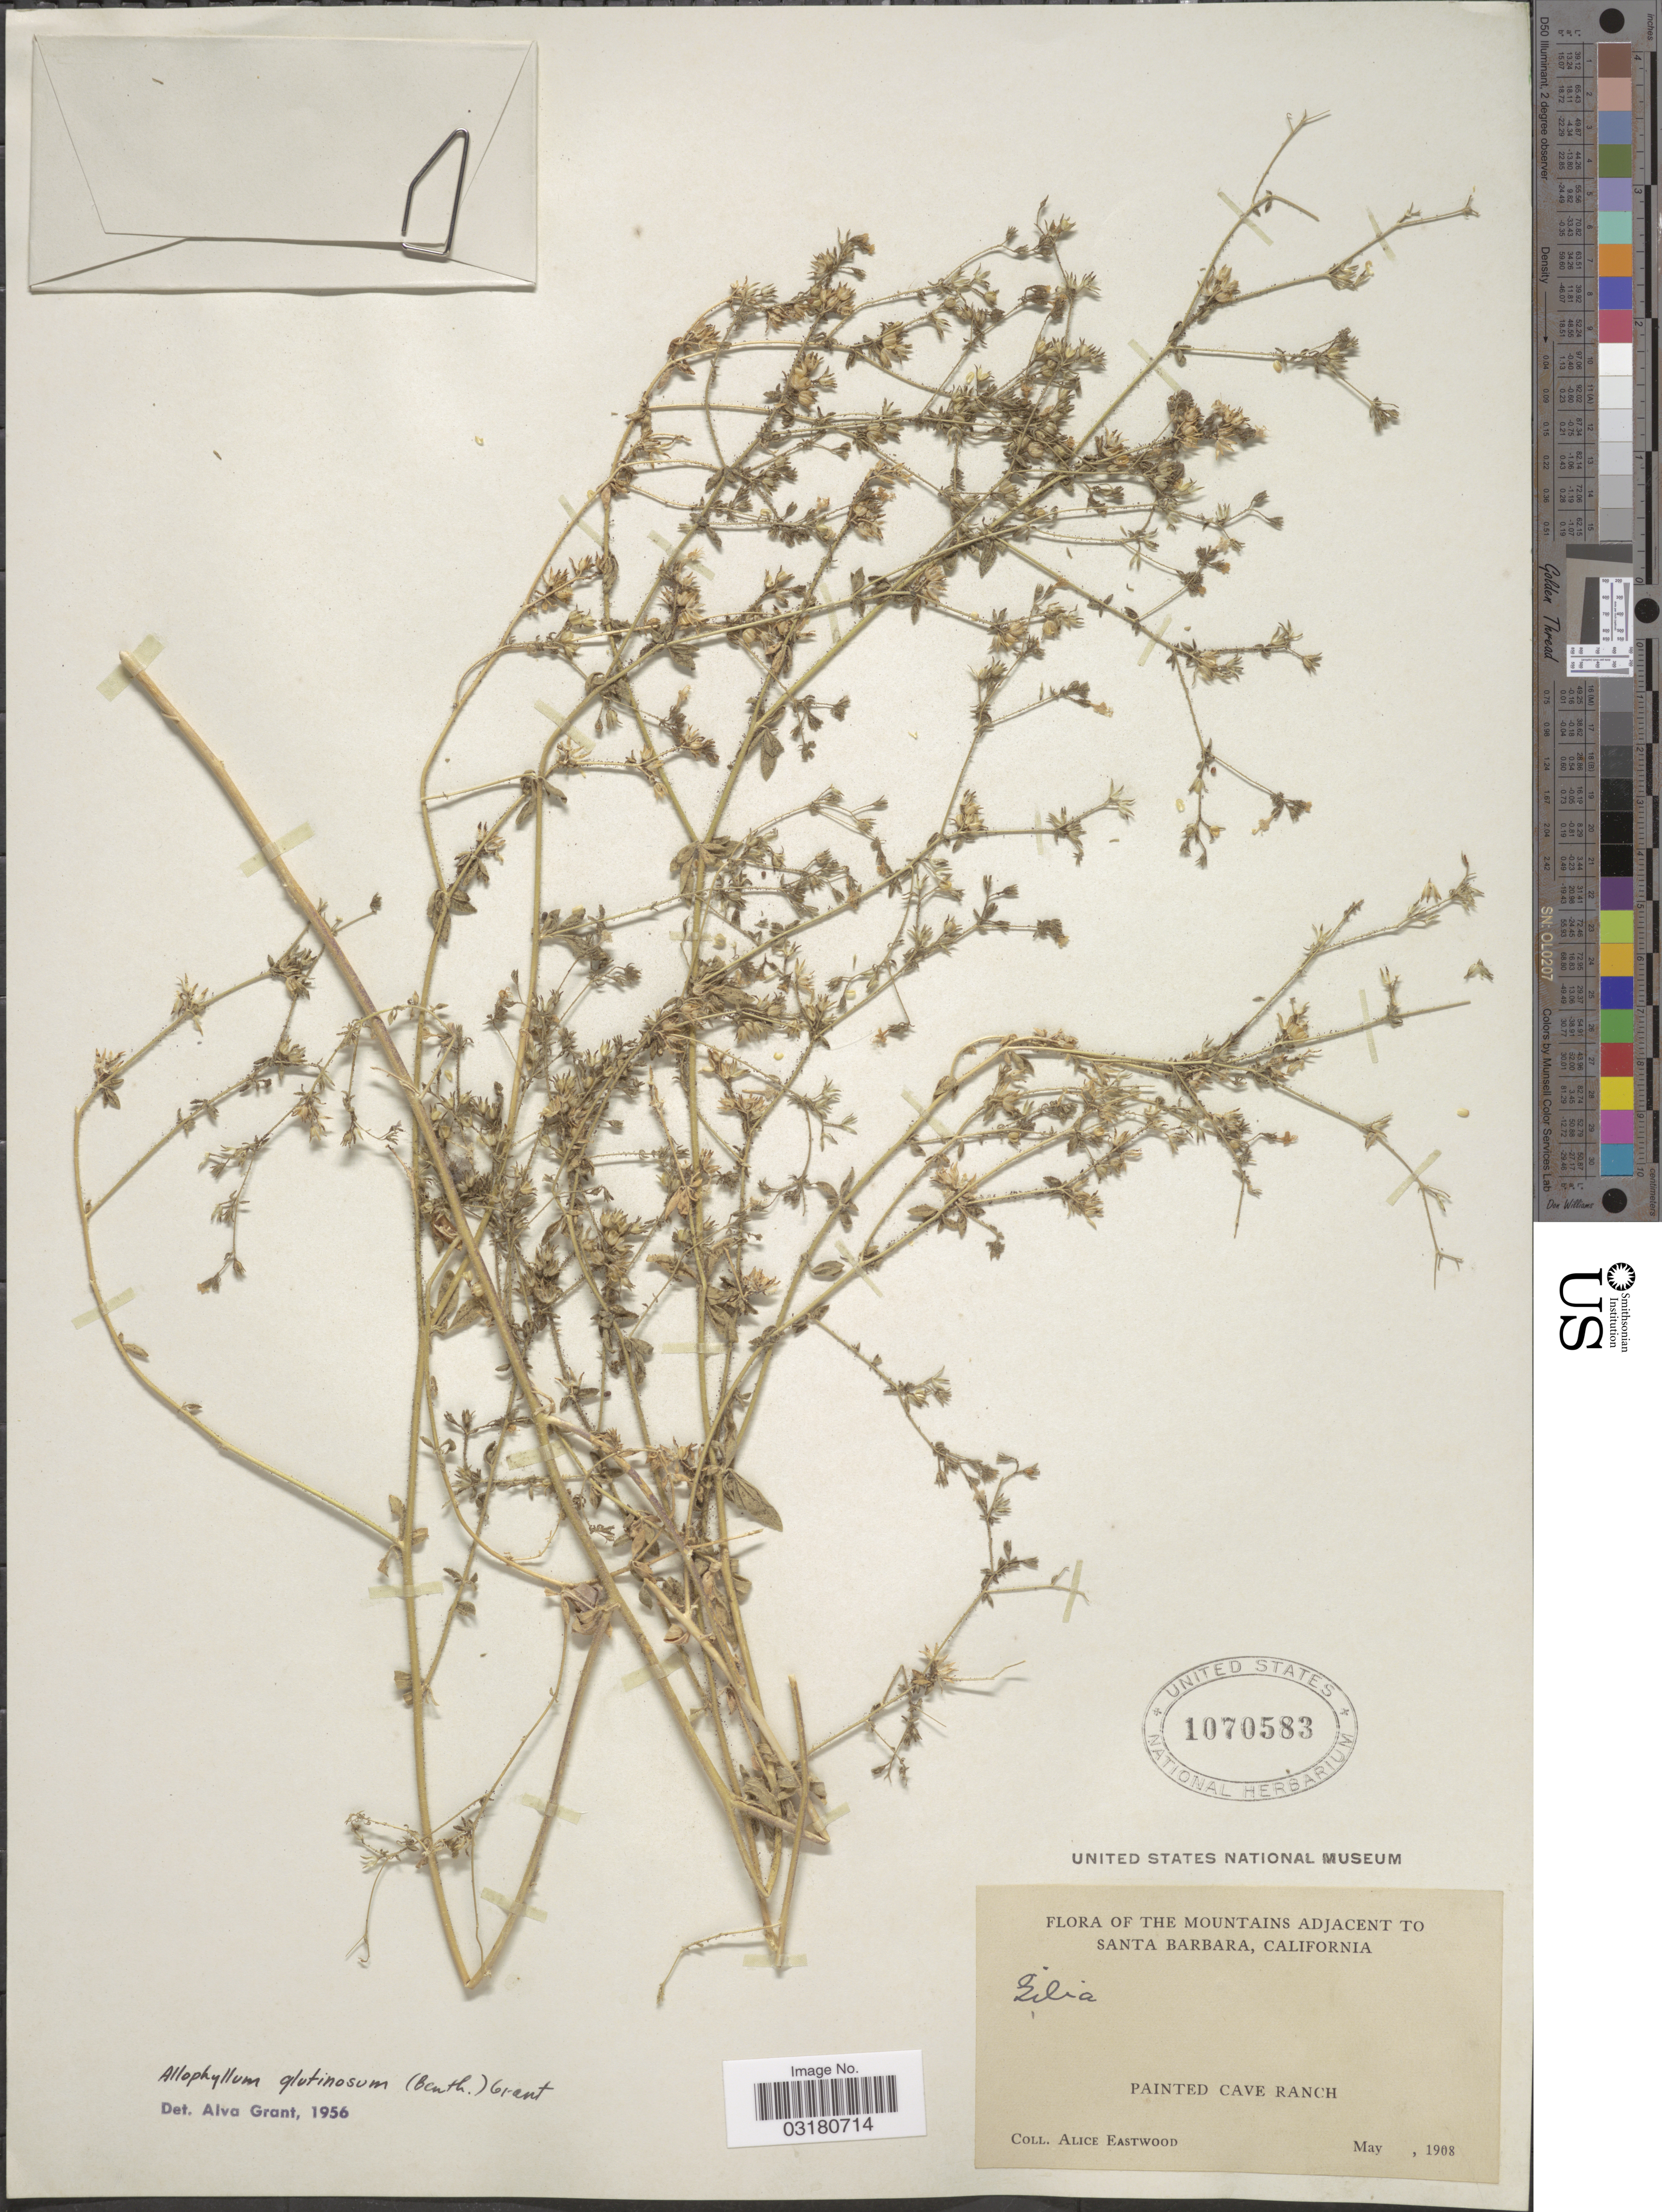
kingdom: Plantae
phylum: Tracheophyta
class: Magnoliopsida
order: Ericales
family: Polemoniaceae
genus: Allophyllum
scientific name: Allophyllum glutinosum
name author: (Benth.) A.D. Grant & V.E. Grant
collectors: A. Eastwood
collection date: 1908-05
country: United States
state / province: California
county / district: Santa Barbara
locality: Mountains adjacent to Santa Barbara. Painted Cave Ranch.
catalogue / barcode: US 1070583